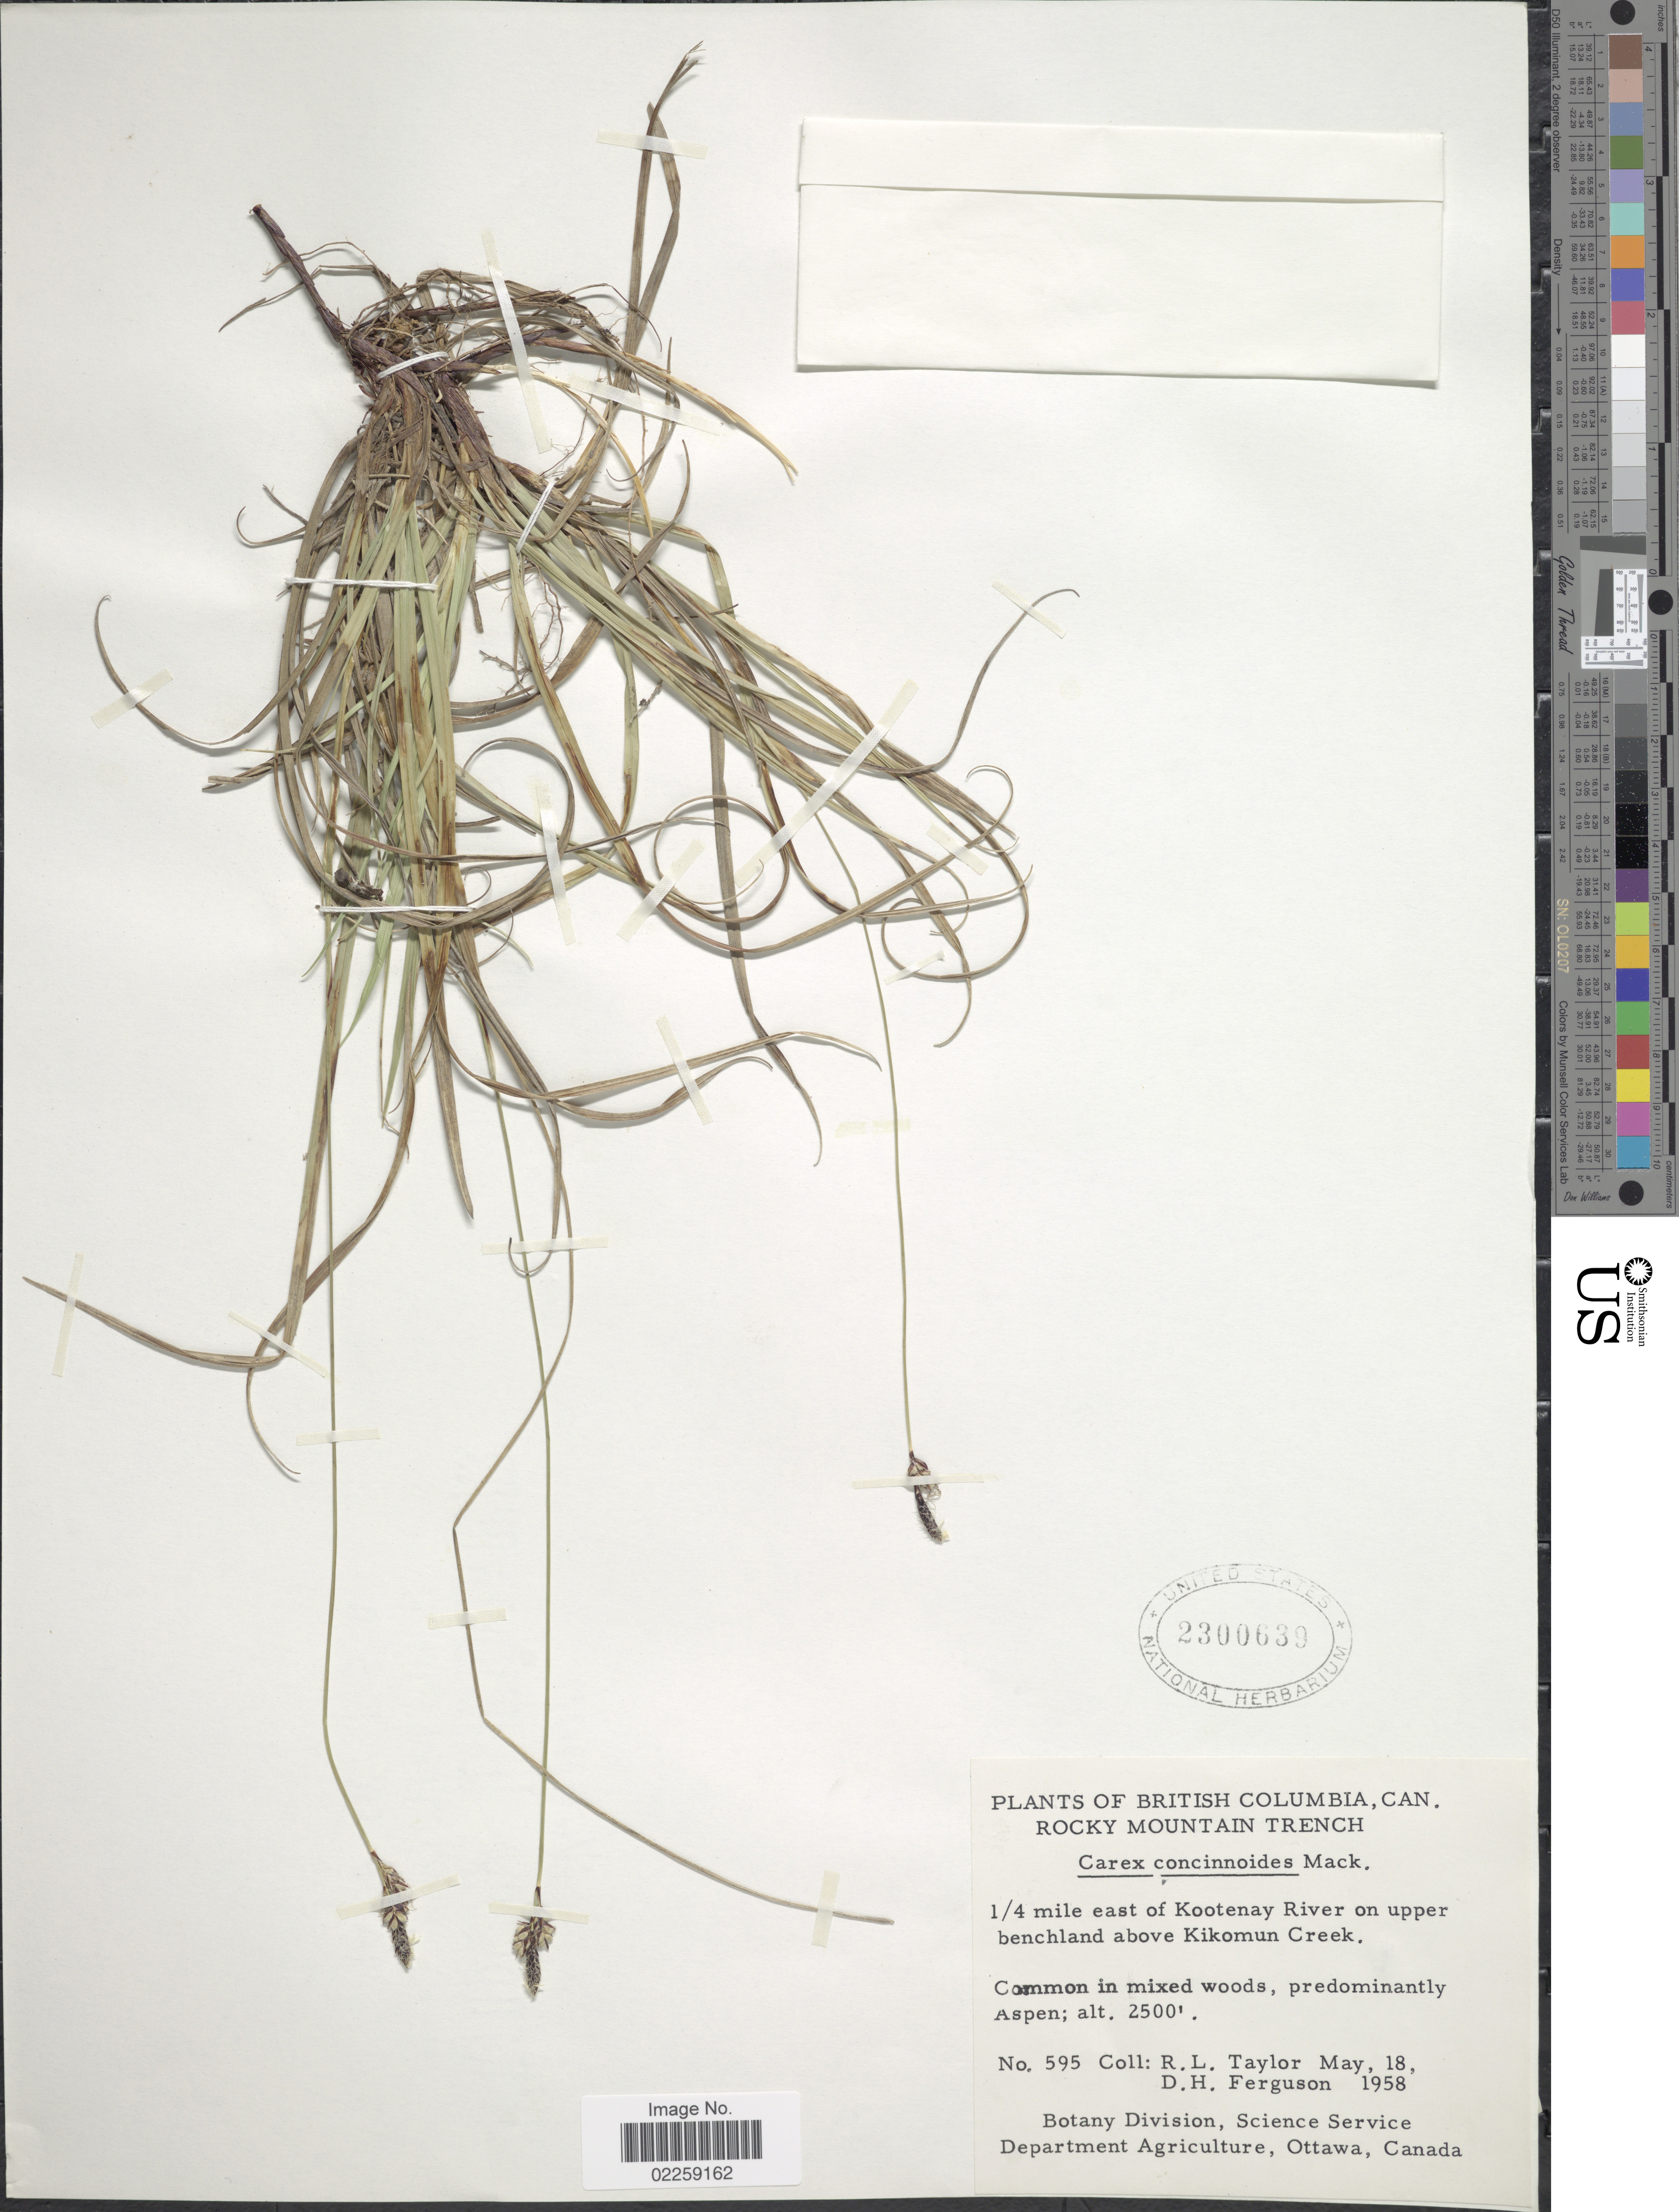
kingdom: Plantae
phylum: Tracheophyta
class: Liliopsida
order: Poales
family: Cyperaceae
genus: Carex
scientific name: Carex concinnoides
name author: Mack.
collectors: R. Taylor & D. Ferguson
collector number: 595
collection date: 1958-05-18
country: Canada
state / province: British Columbia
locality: Rocky Mountain Trench. ¼ mile east of Kootenay River on upper benchland above Kikomun Creek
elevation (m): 762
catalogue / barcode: US 2300639